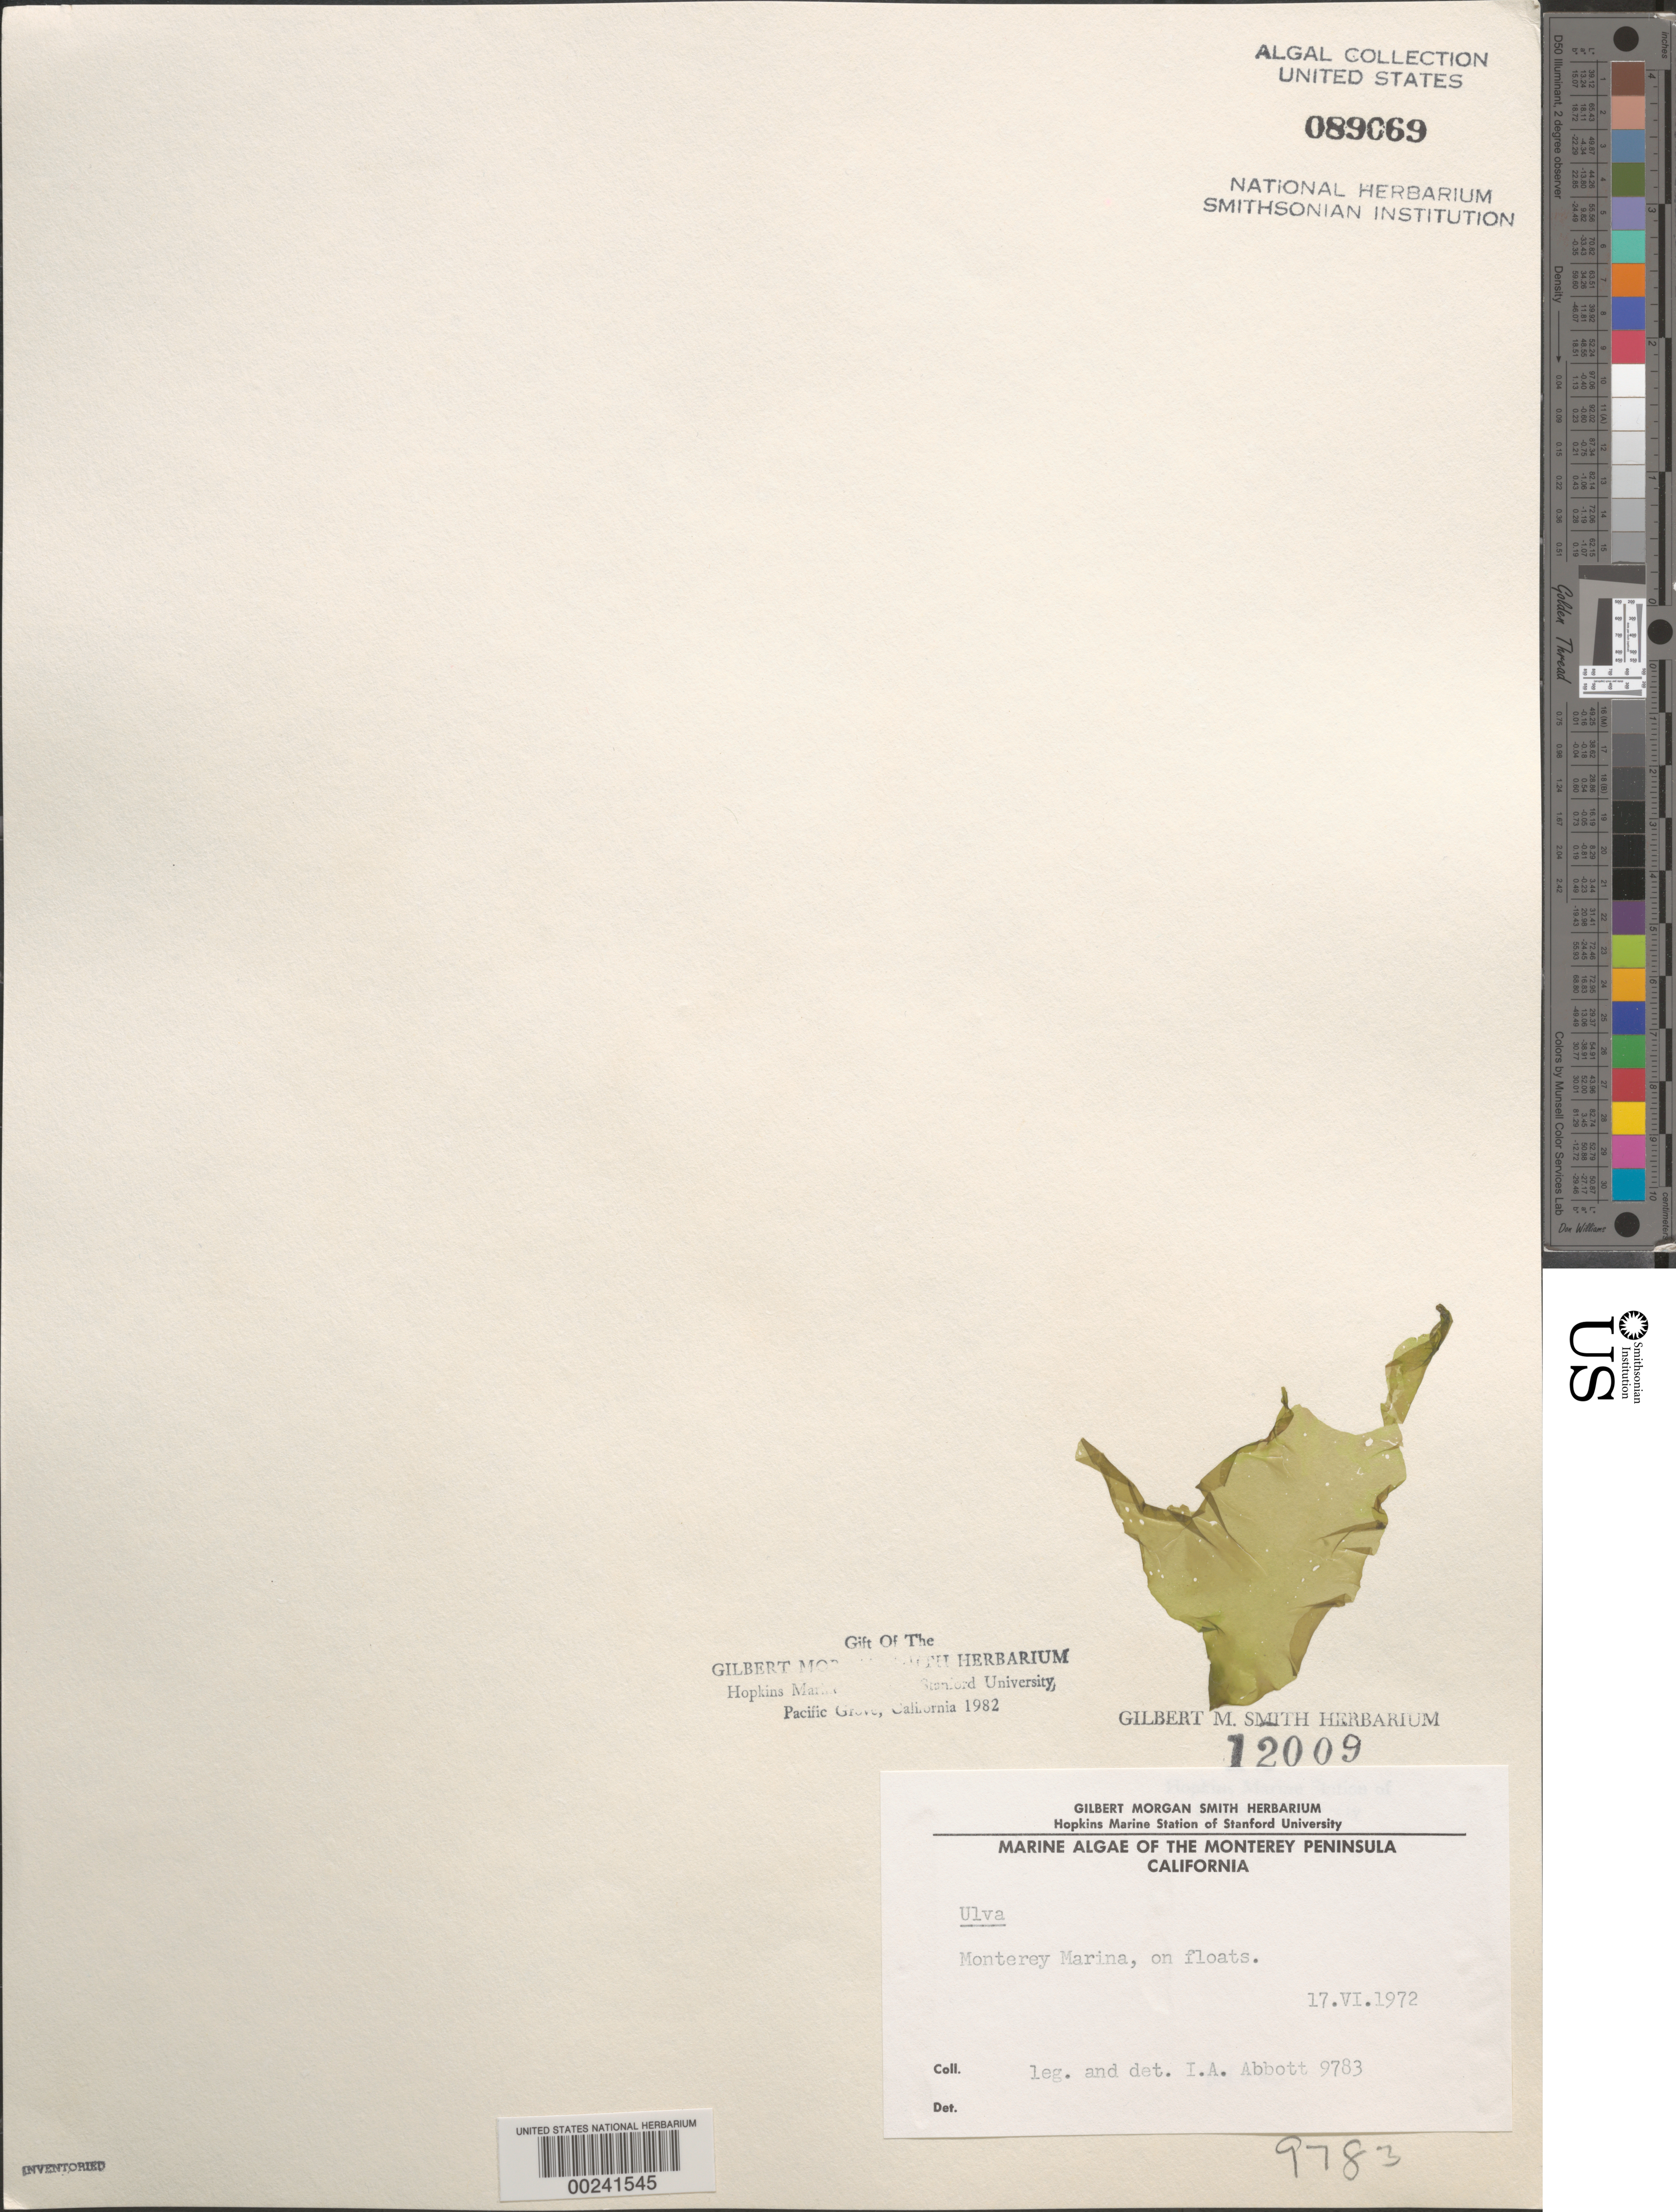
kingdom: Plantae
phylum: Chlorophyta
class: Ulvophyceae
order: Ulvales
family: Ulvaceae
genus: Ulva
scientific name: Ulva sp.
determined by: Abbott, Isabella A.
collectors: I. A. Abbott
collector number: IAA 9783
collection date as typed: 17 Jun 1972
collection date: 1972-06-17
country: United States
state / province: California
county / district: Monterey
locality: Monterey Marina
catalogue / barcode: US 89069